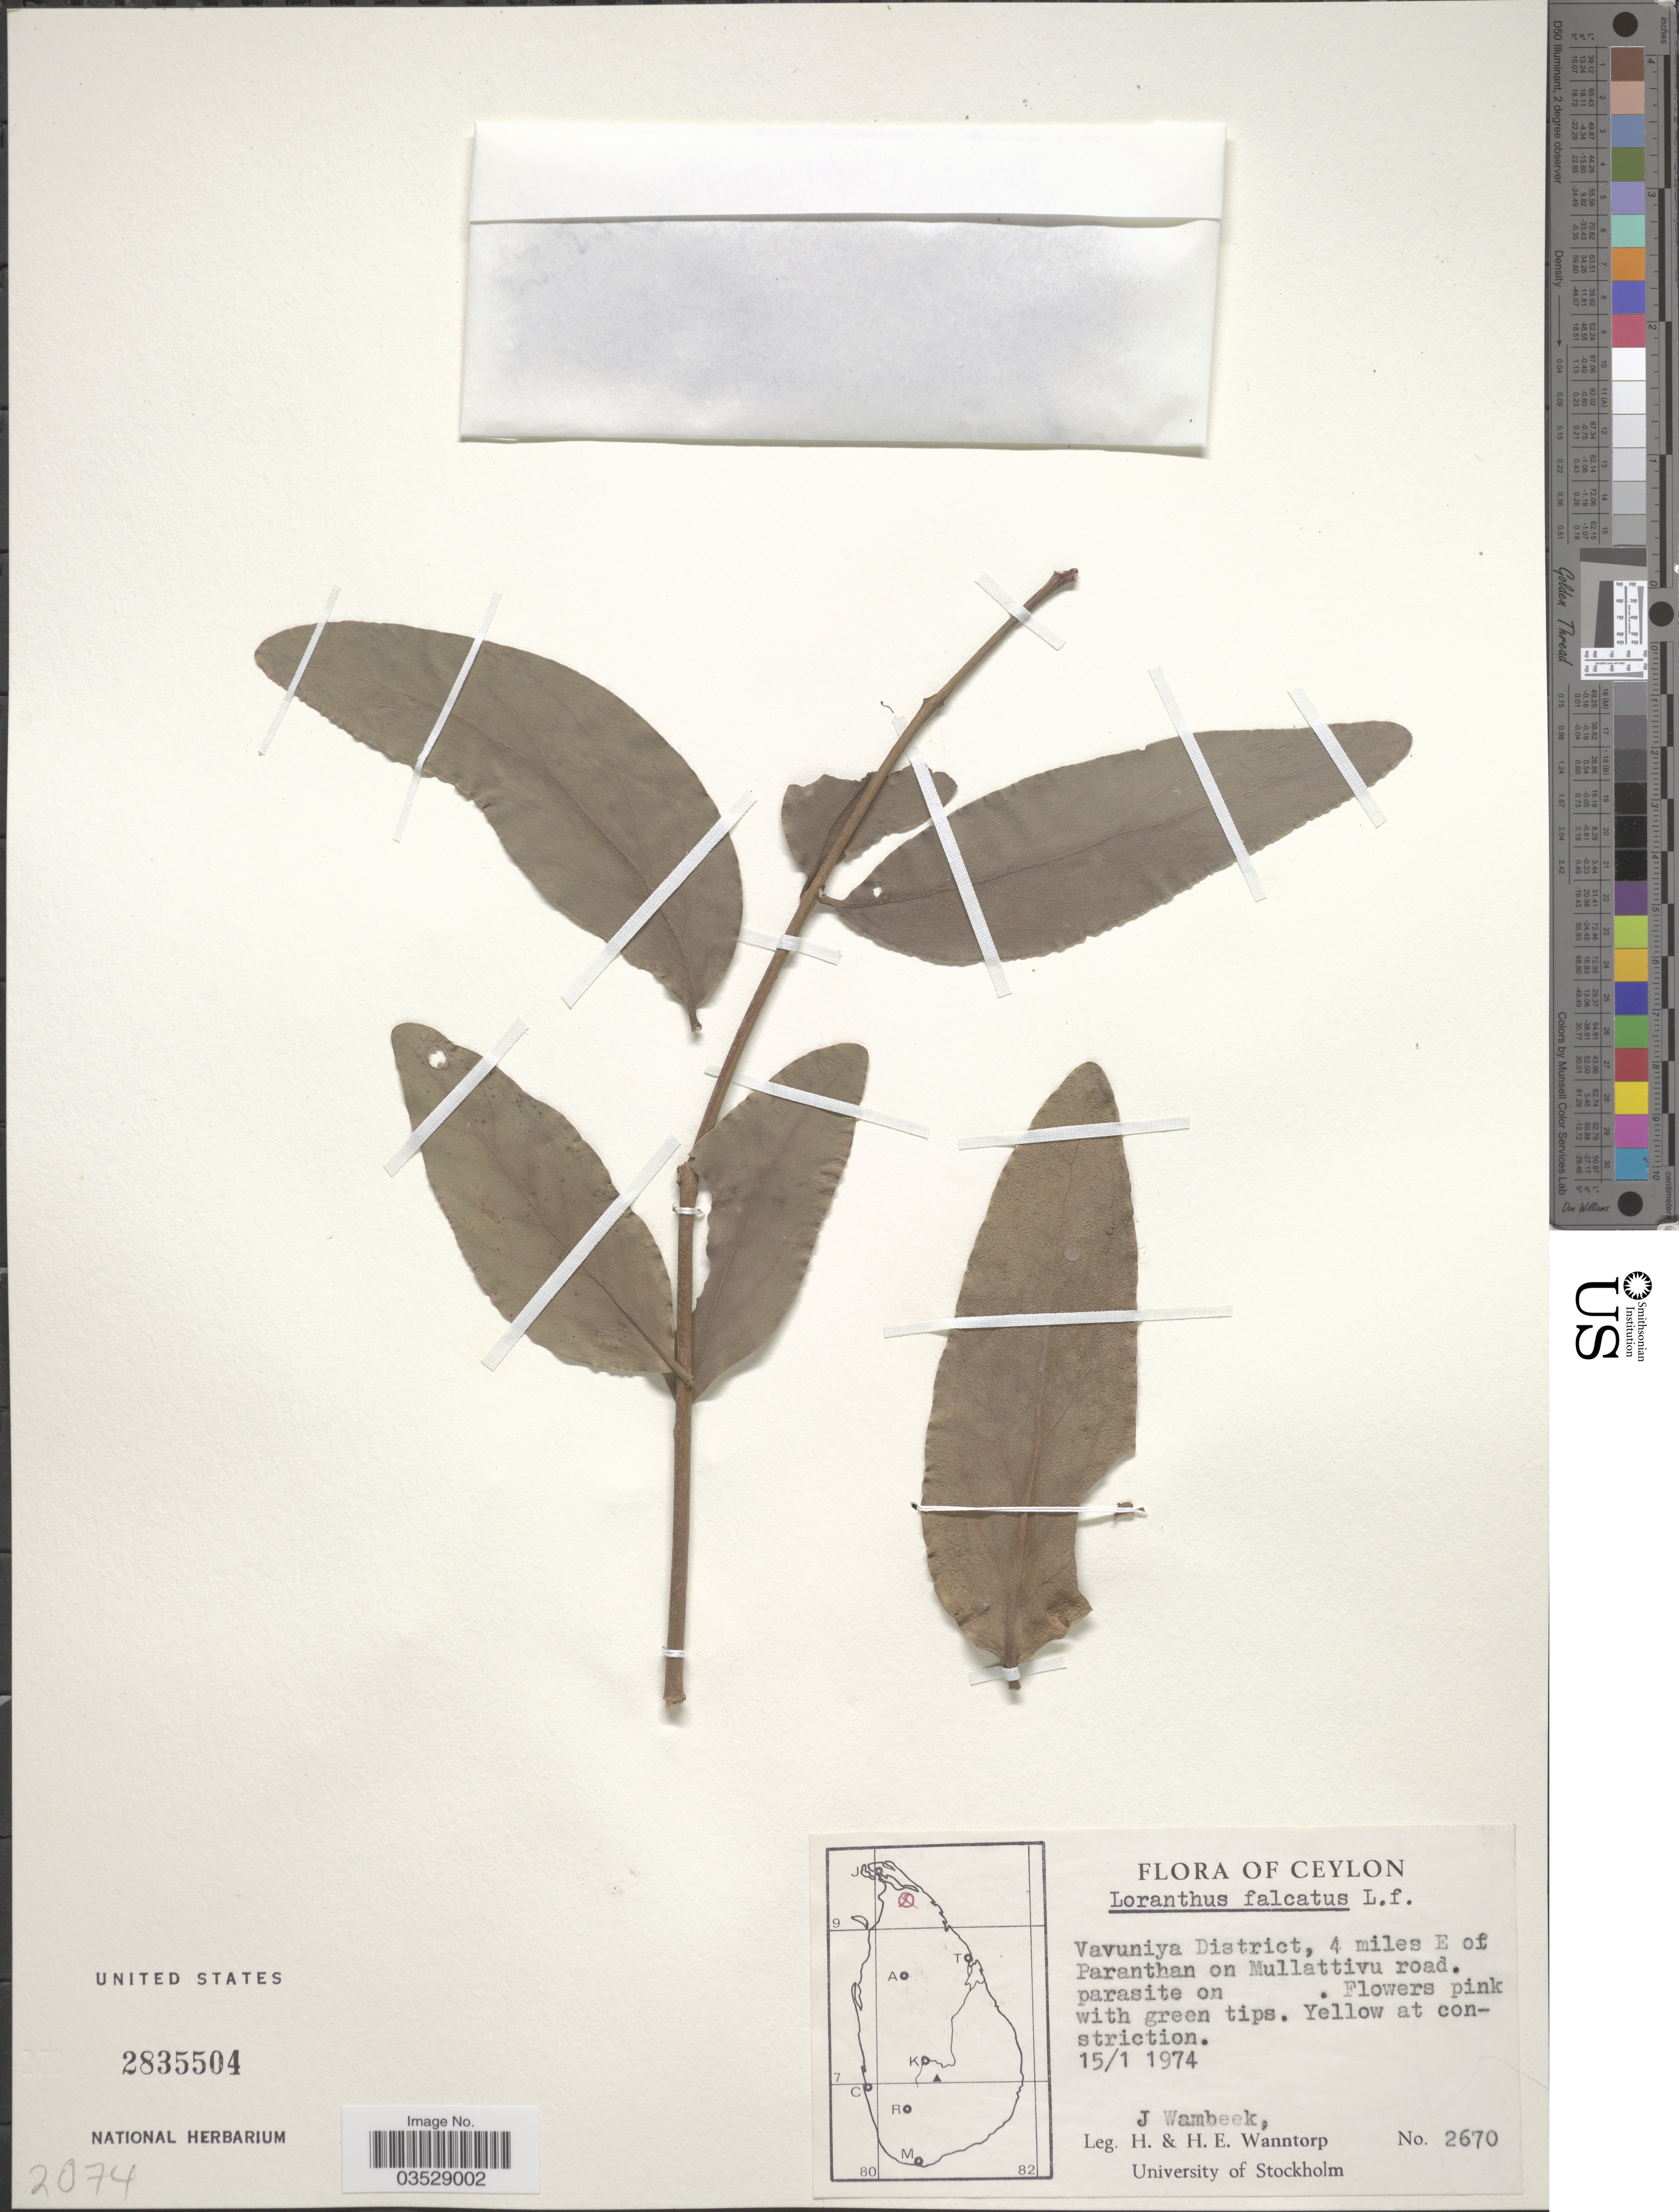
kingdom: Plantae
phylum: Tracheophyta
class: Magnoliopsida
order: Santalales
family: Loranthaceae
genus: Dendrophthoe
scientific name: Dendrophthoe falcata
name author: (L. f.) Ettingsh.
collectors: H. Wanntorp, H. Wanntorp & J. Wambeek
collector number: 2670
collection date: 1974-01-15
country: Sri Lanka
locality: Ceylon. Vavuniya District, 4 miles E of Paranthan on Mullattivu road.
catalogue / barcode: US 2835504